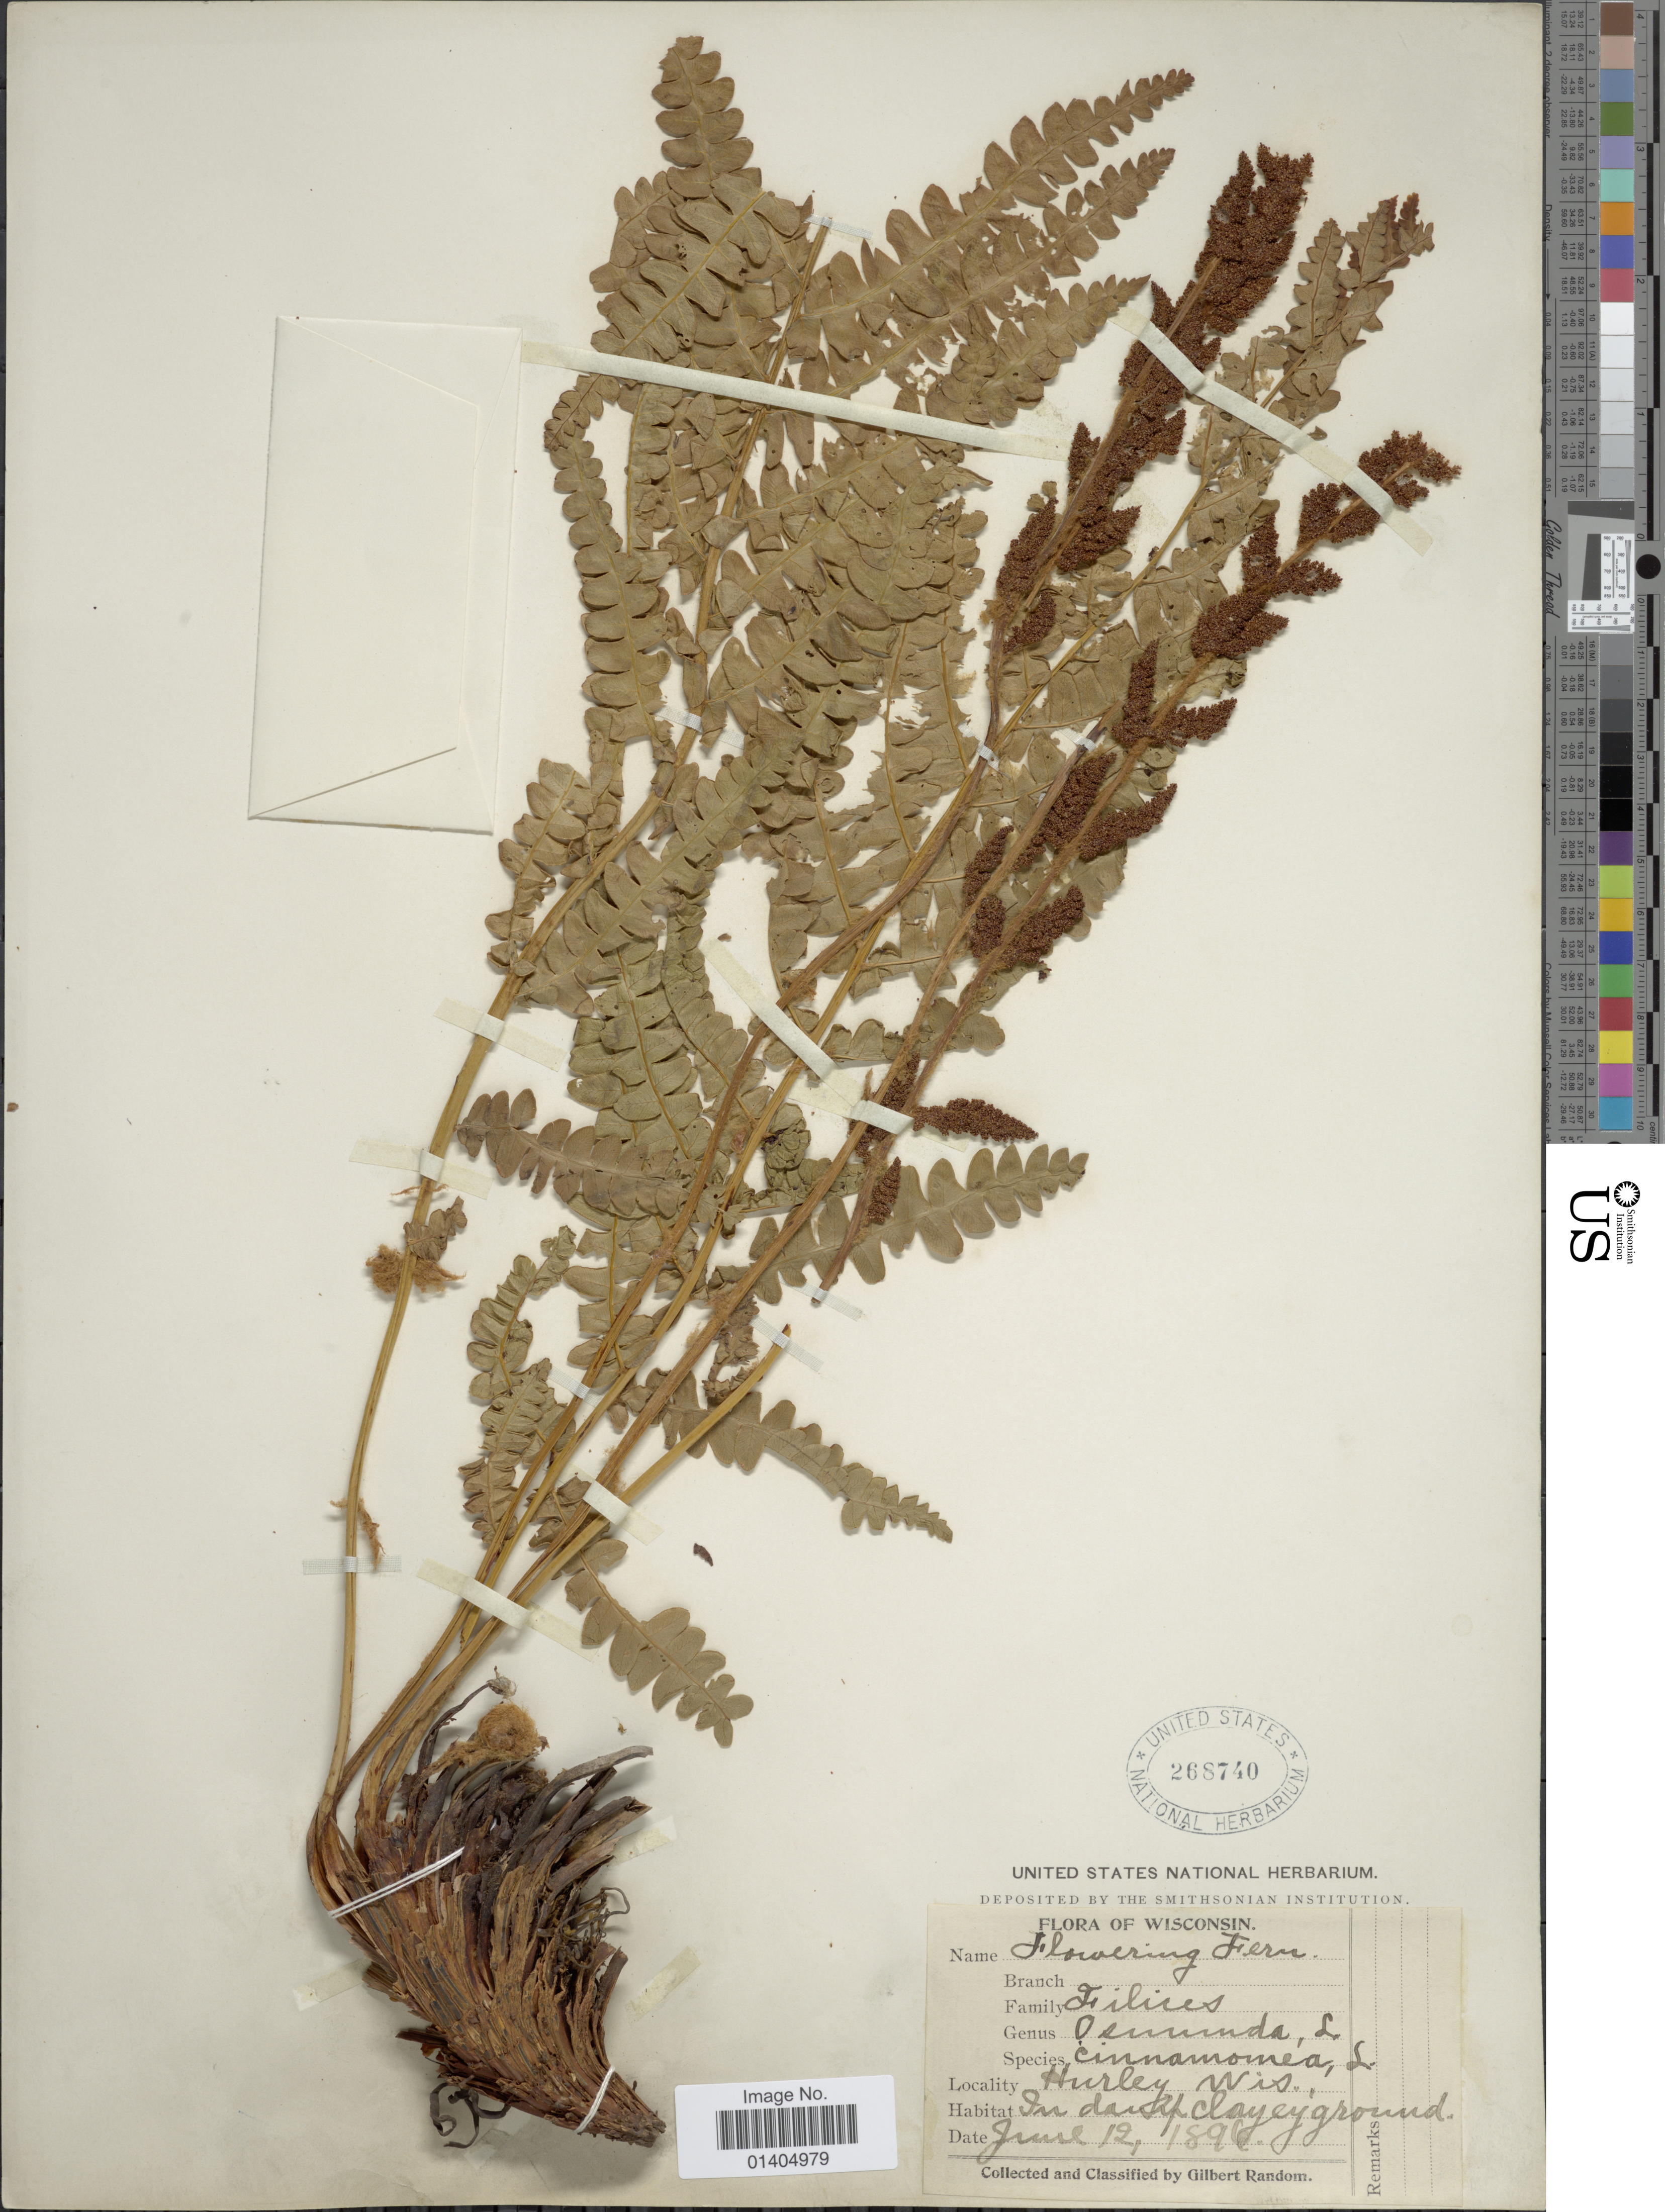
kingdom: Plantae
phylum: Tracheophyta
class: Polypodiopsida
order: Osmundales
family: Osmundaceae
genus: Osmundastrum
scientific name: Osmundastrum cinnamomeum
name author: (L.) C. Presl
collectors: G. Random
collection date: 1896-06-12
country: United States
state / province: Wisconsin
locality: Hurley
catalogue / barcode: US 268740